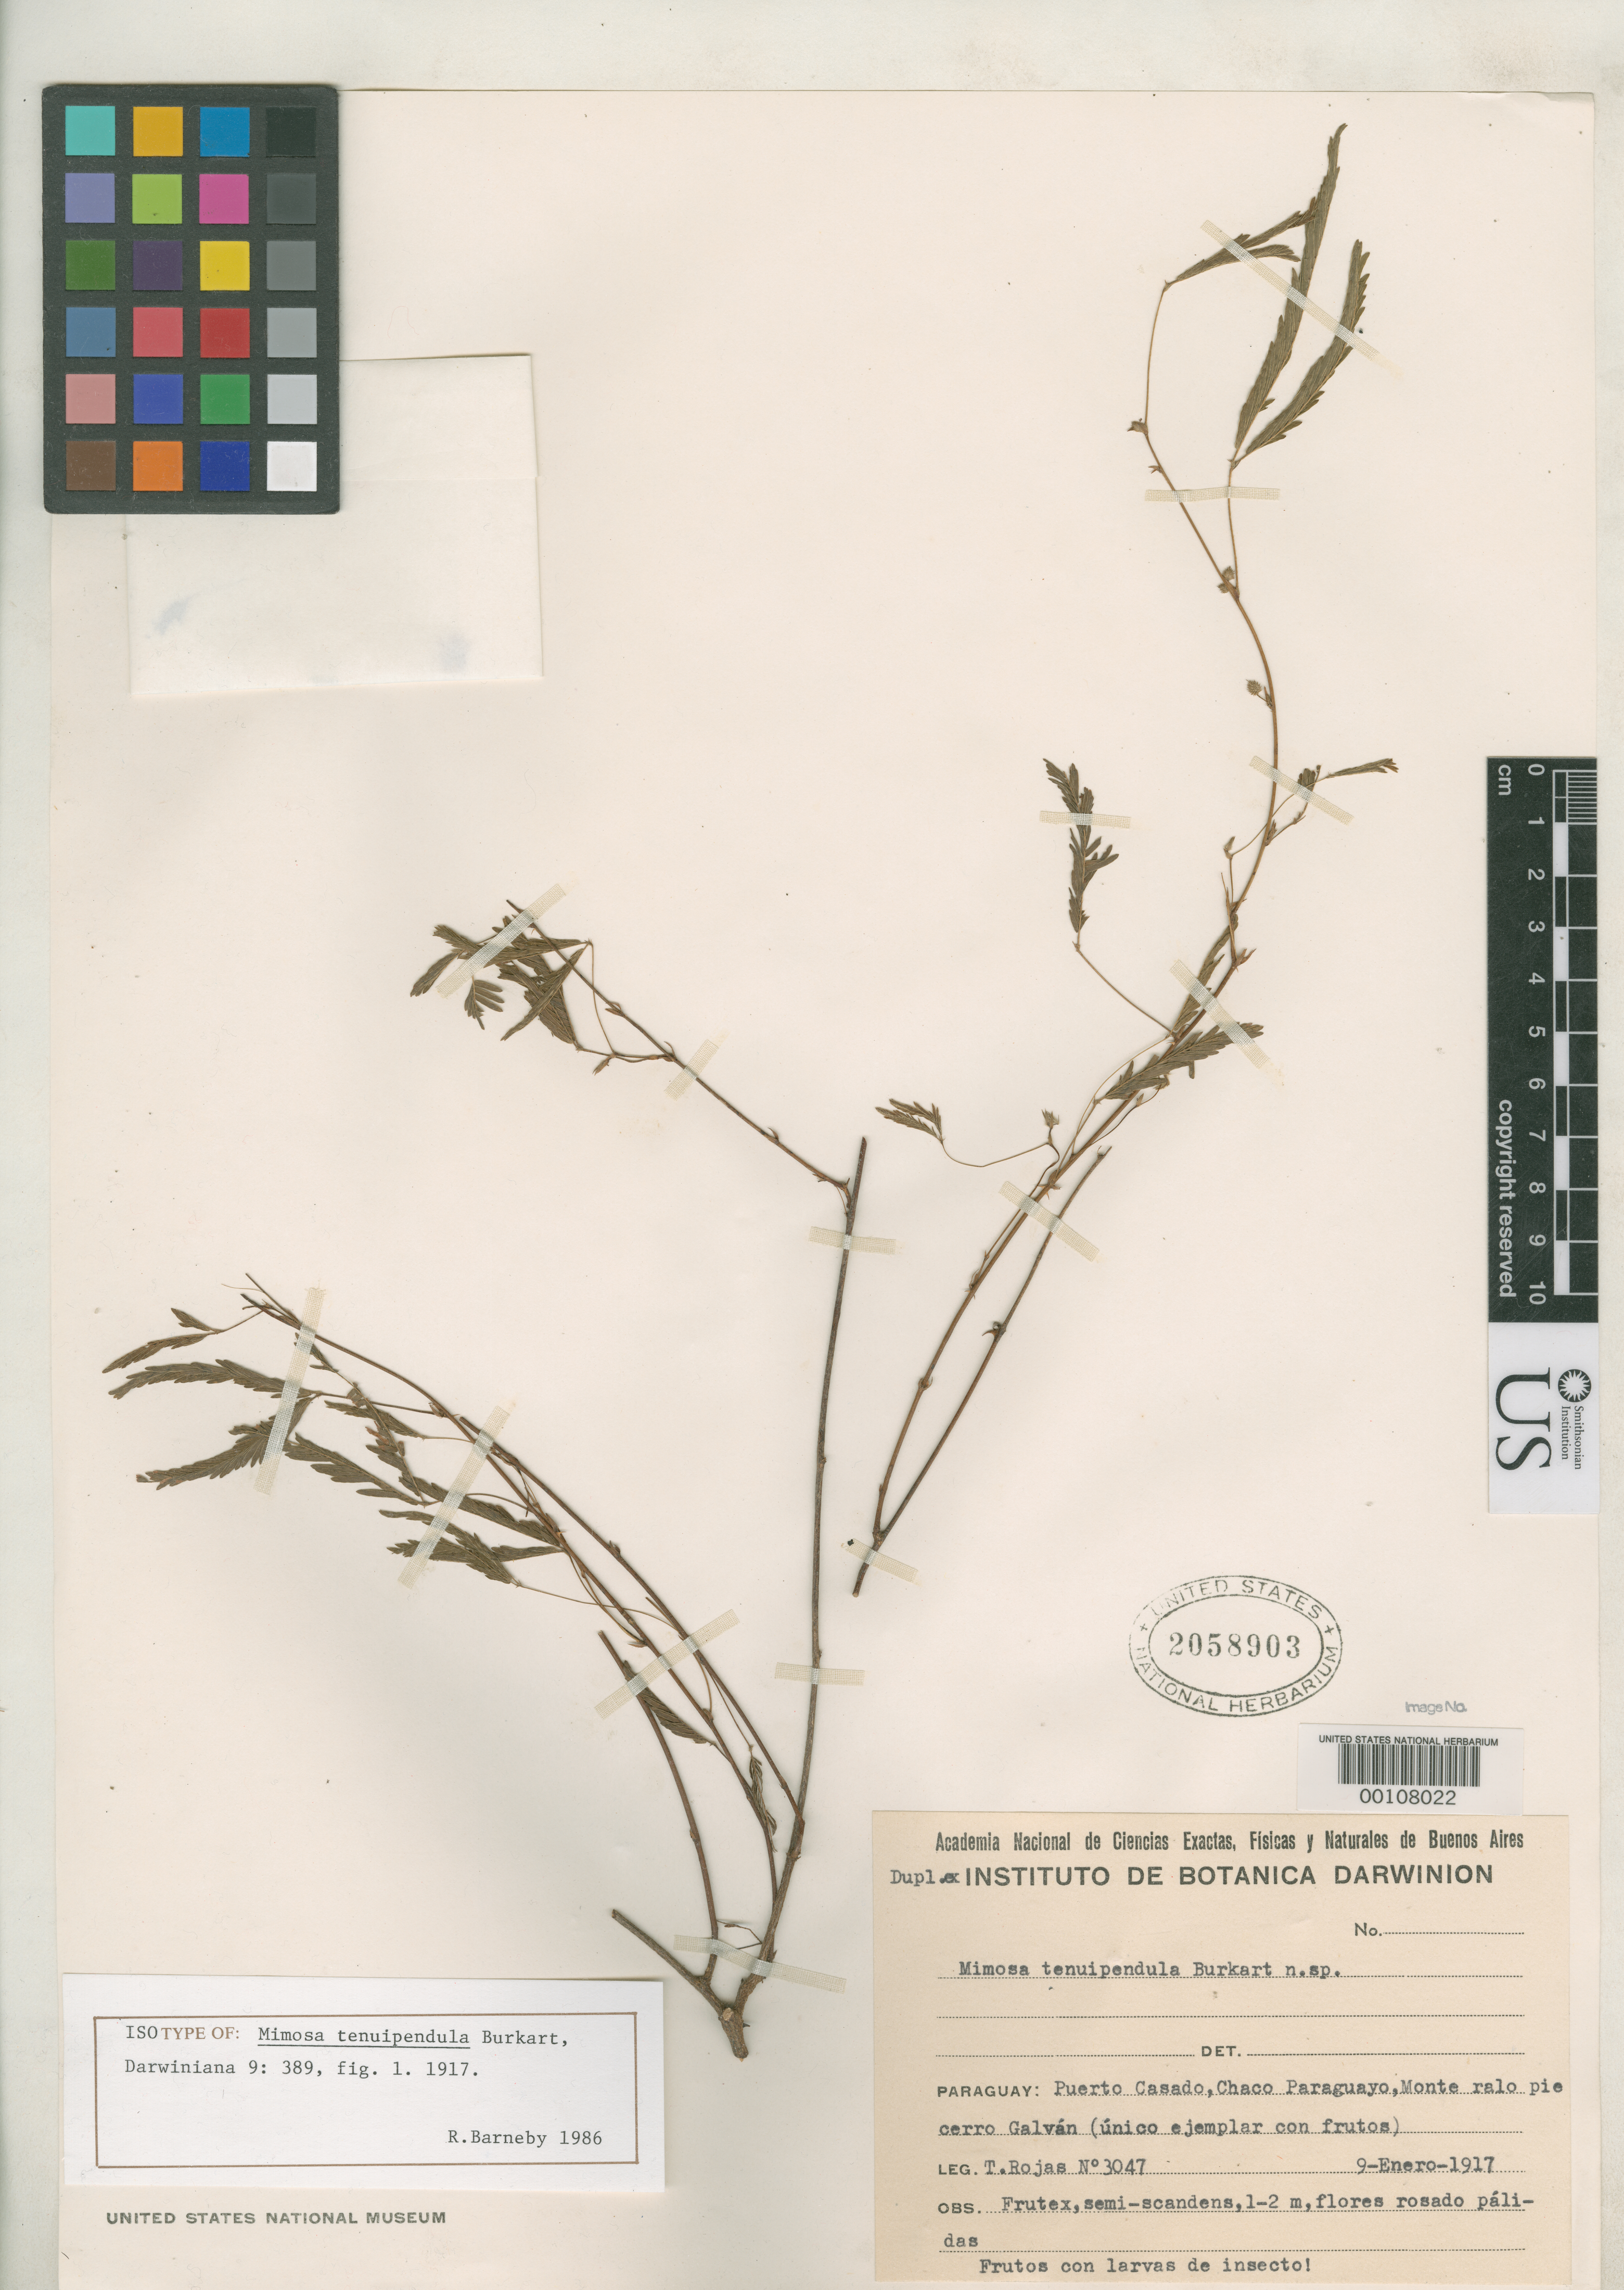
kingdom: Plantae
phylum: Tracheophyta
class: Magnoliopsida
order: Fabales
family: Fabaceae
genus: Mimosa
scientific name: Mimosa tenuipendula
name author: Burkart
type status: Isotype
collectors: T. Rojas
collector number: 3047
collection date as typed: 09 Jan 1917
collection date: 1917-01-09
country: Paraguay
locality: Puerto Casado, Chaco Paraguayo.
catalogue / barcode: US 2058903